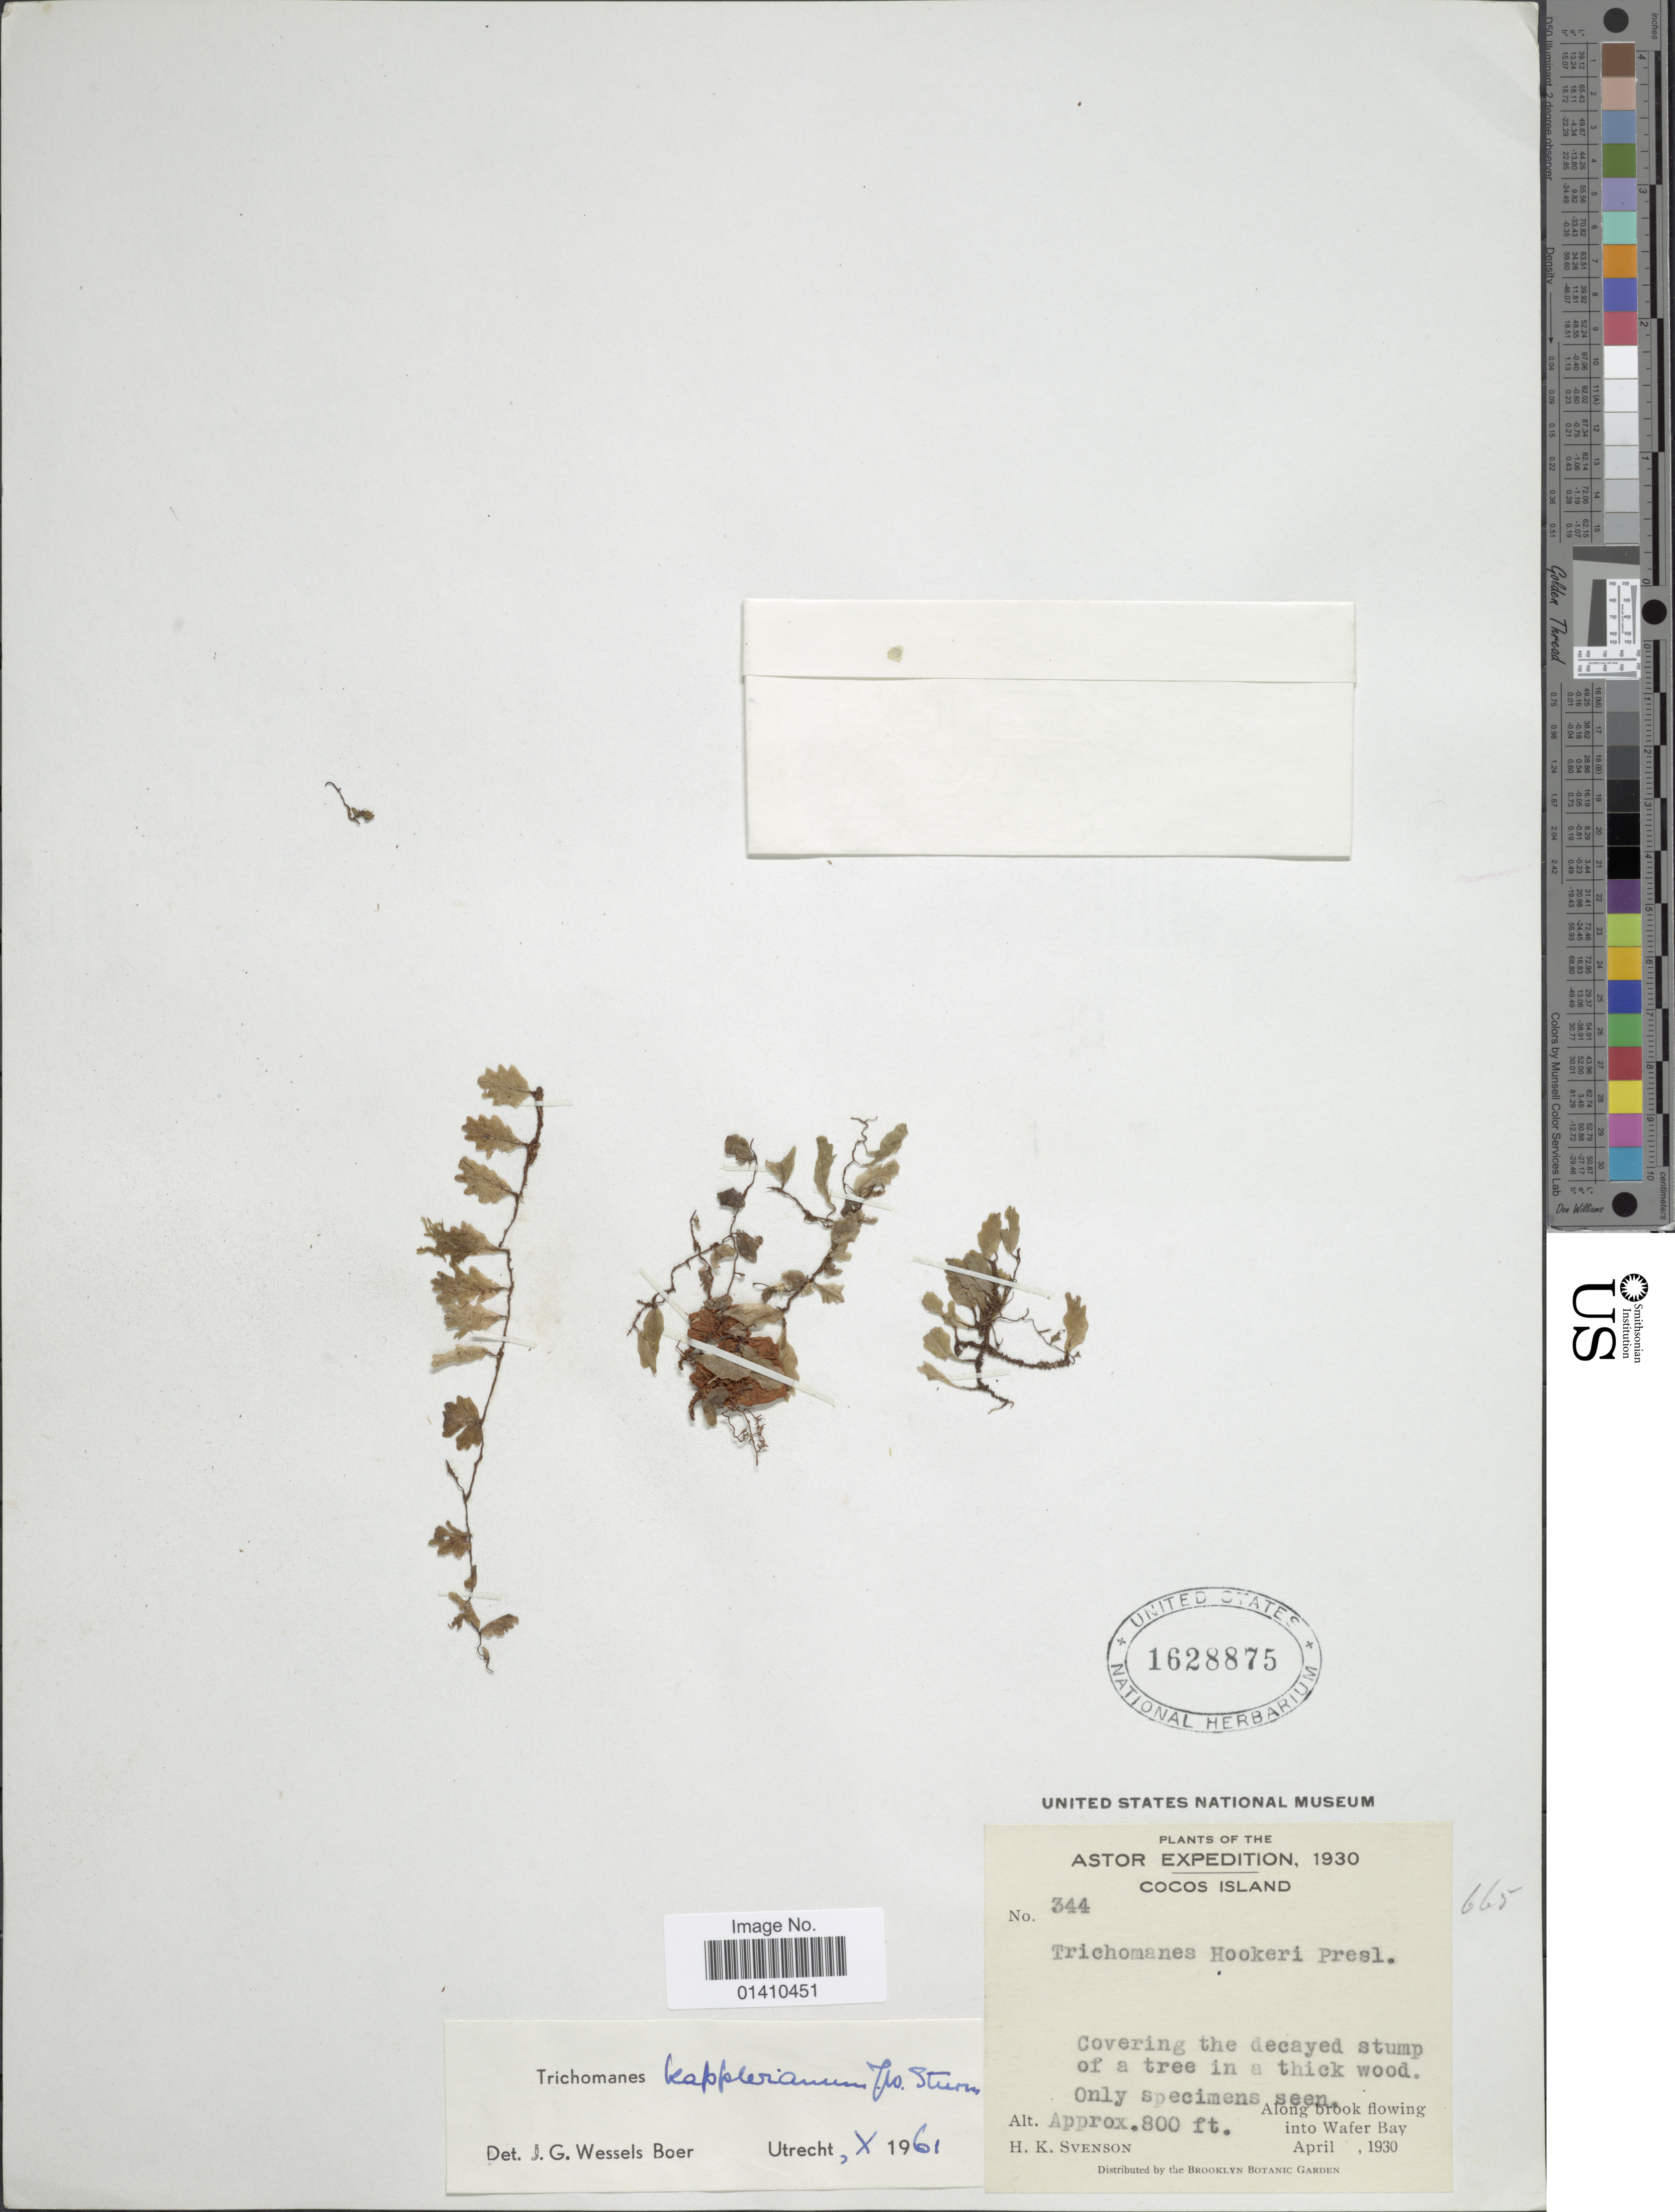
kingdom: Plantae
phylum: Tracheophyta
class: Polypodiopsida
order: Hymenophyllales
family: Hymenophyllaceae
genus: Didymoglossum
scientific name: Didymoglossum kapplerianum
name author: (Sturm) Ebihara & Dubuisson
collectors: H. K. Svenson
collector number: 344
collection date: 1930-04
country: Australia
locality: Cocos Island. Along brook flowing into Wafer Bay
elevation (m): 244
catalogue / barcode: US 1628875